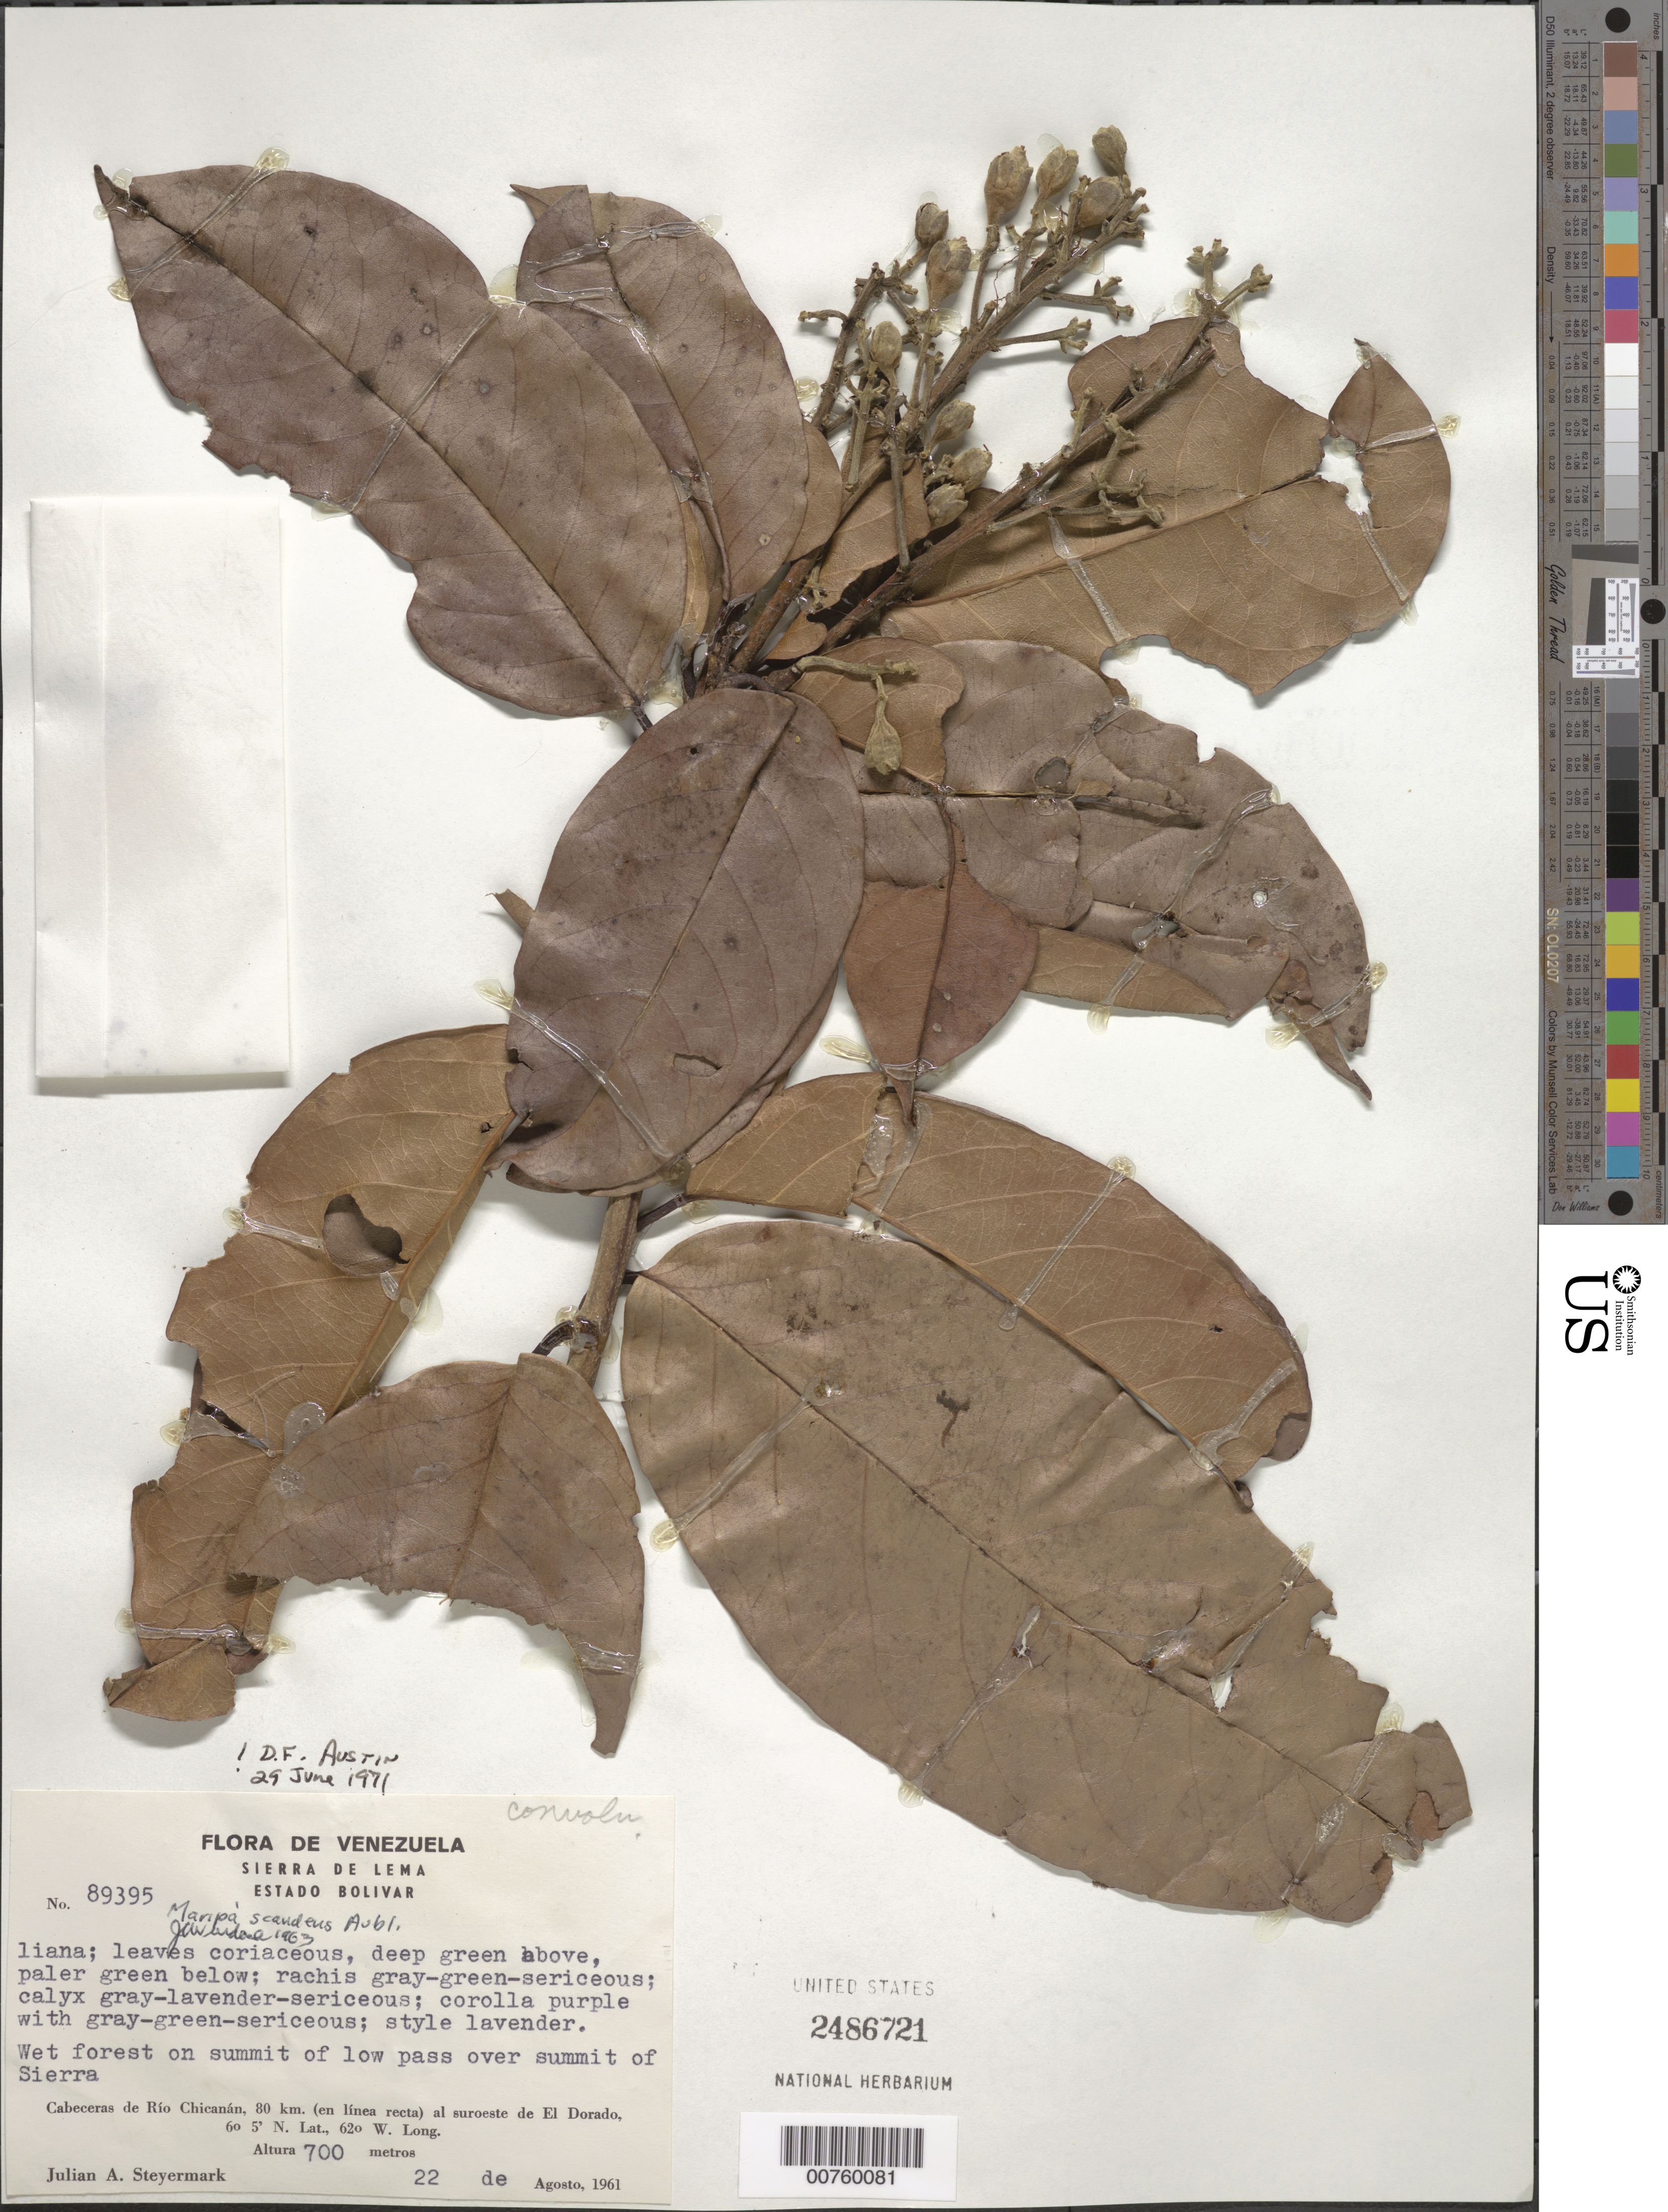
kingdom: Plantae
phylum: Tracheophyta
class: Magnoliopsida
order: Solanales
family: Convolvulaceae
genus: Maripa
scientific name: Maripa scandens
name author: Aubl.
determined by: Austin, D. F.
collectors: J. Steyermark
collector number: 89395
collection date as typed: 22-Aug-61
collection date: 1961-08-22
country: Venezuela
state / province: Bolívar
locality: Sierra de Lema; Cabeceras de Río Chicanán, 80 km (in a straight line) to southwest of El Dorado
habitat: Wet forest on summit of low pass over summit of sierra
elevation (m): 700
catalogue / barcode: US 2486721